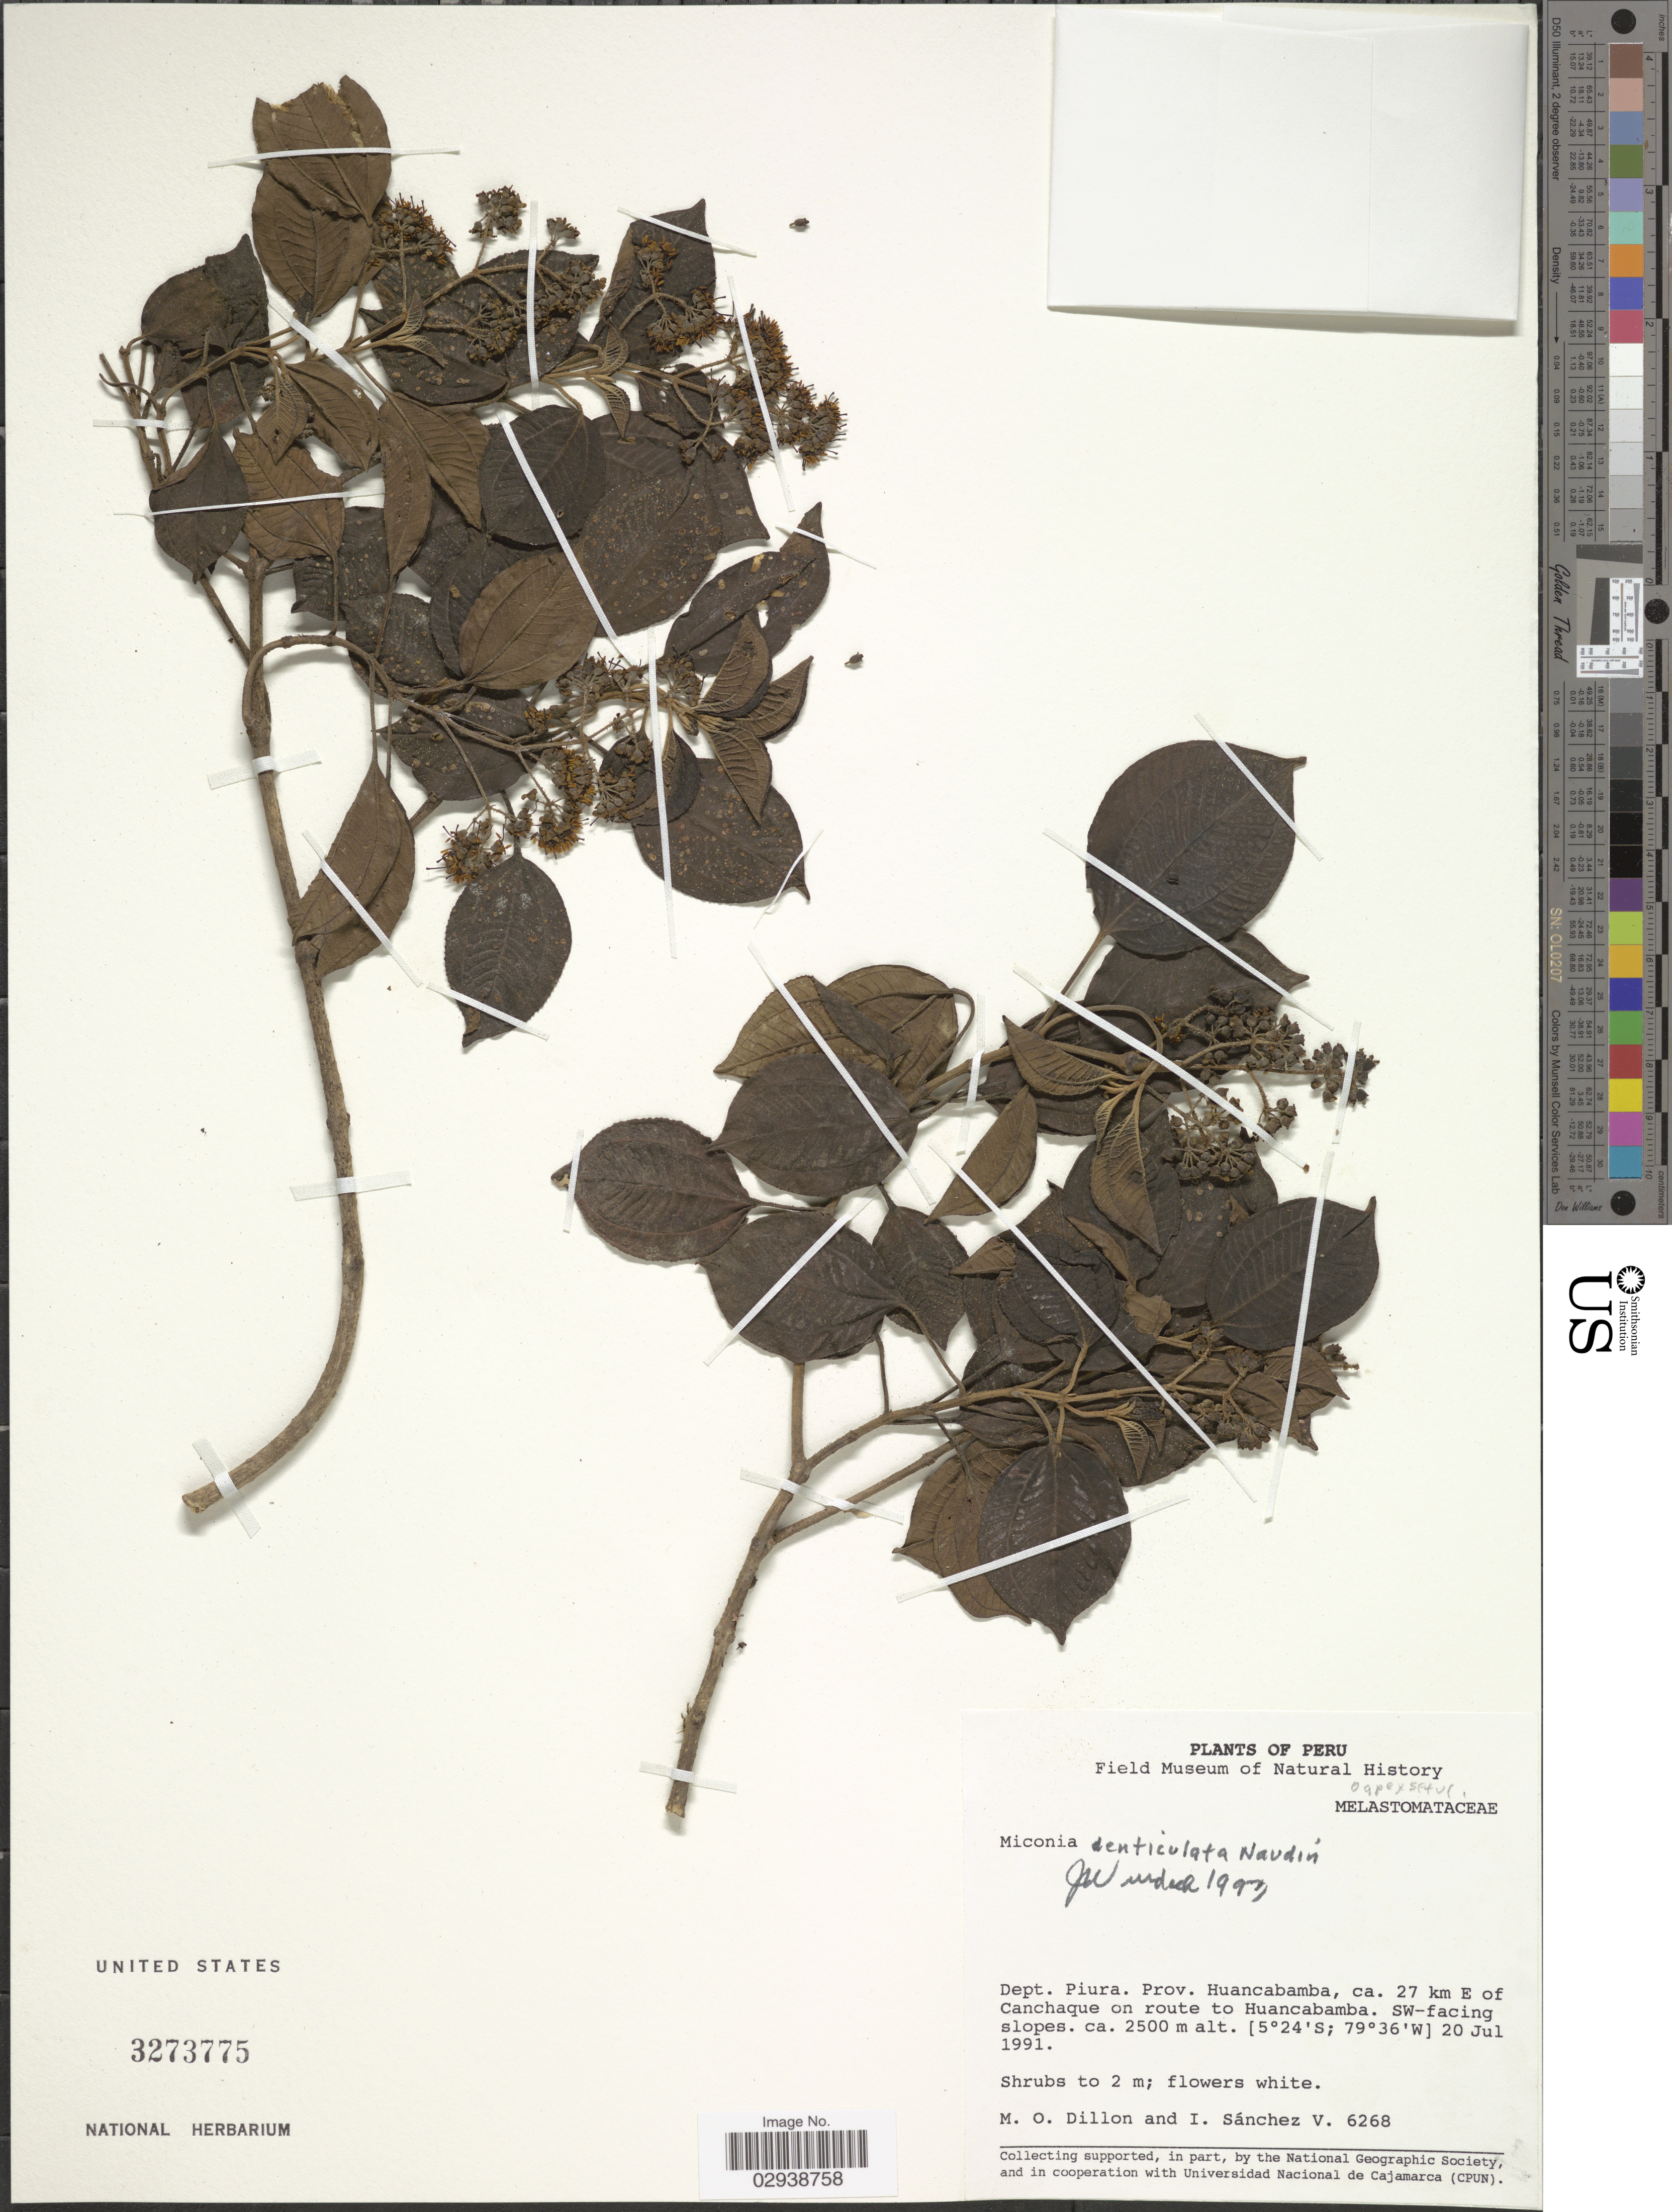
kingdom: Plantae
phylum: Tracheophyta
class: Magnoliopsida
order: Myrtales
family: Melastomataceae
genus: Miconia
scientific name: Miconia denticulata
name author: Naudin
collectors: M. O. Dillon & I. Sánchez Vega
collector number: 6268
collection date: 1991-07-20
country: Peru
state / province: Piura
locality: Dept. Piura, Prov. Huancabamba, ca. 27 km E of Canchaque on route to Huancabamba, SW-facing slopes.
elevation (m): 2500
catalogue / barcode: US 3273775